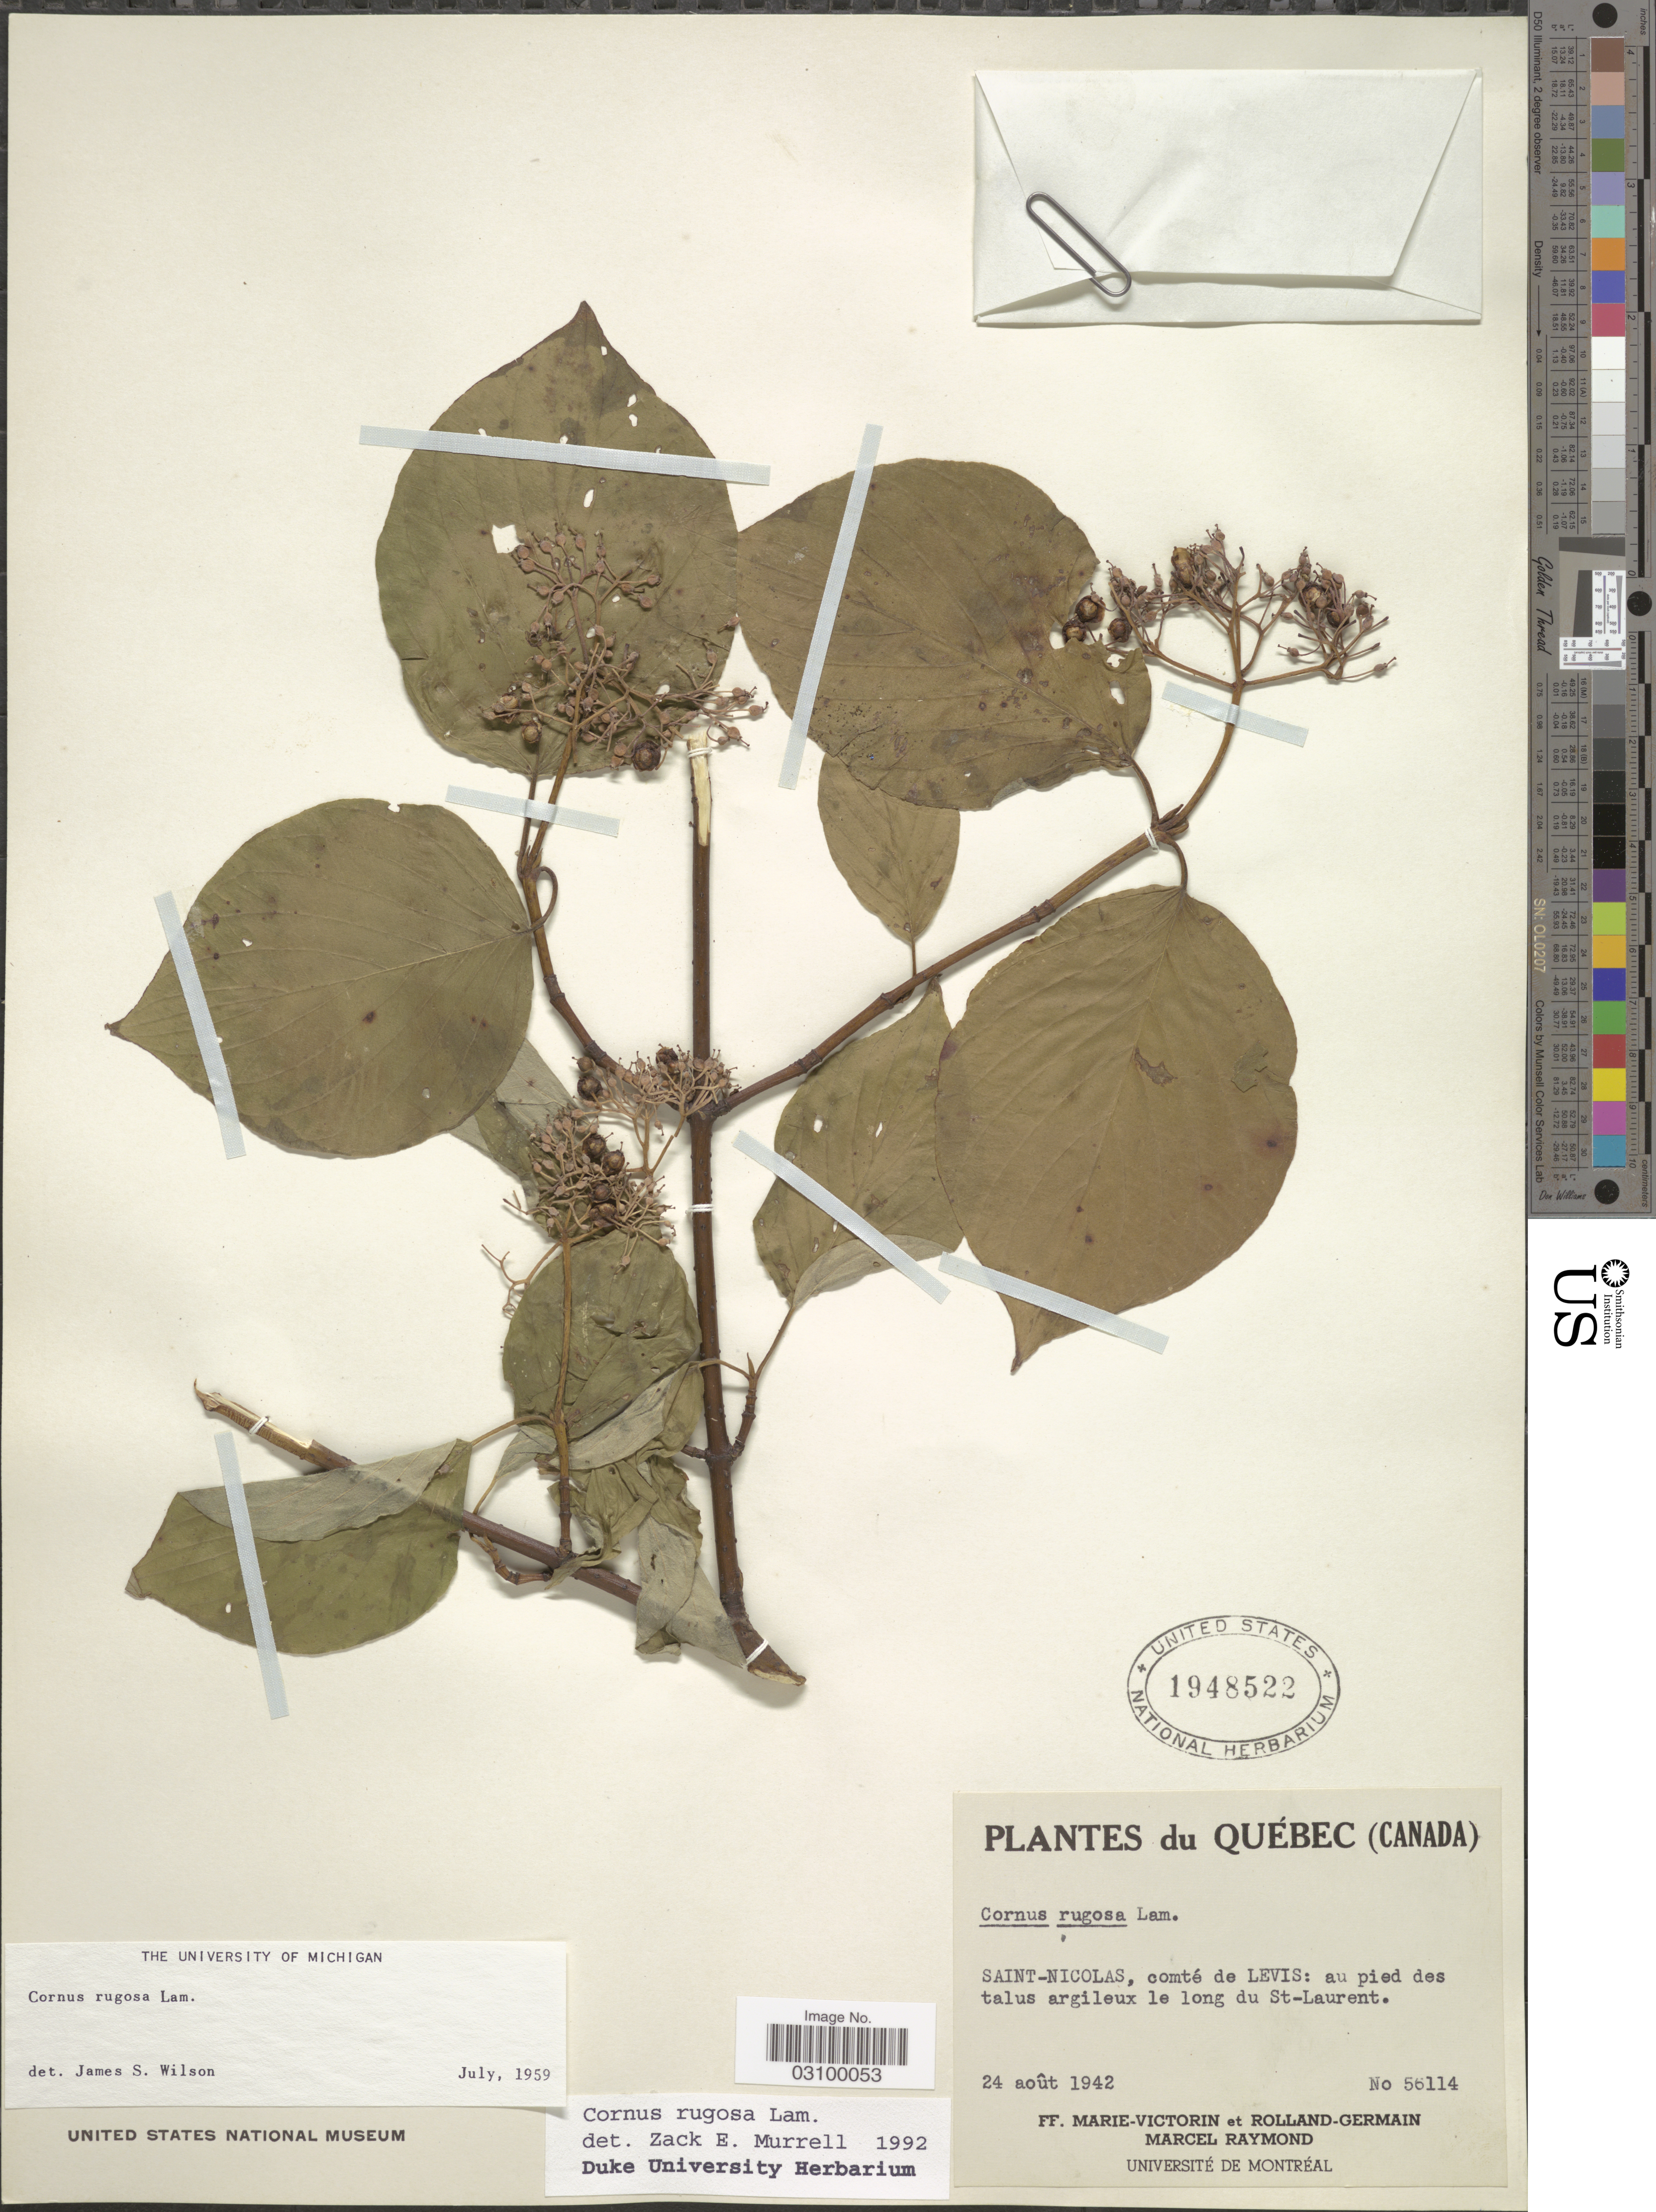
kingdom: Plantae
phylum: Tracheophyta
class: Magnoliopsida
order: Cornales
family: Cornaceae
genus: Cornus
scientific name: Cornus rugosa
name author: Lam.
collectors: F. Marie-Victorin, Rolland-Germain & M. Raymond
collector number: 56114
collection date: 1942-08-24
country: Canada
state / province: Quebec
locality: SAINT-NICOLAS, comté de LEVIS: au pied des talus argileux le long du St-Laurent.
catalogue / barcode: US 1948522